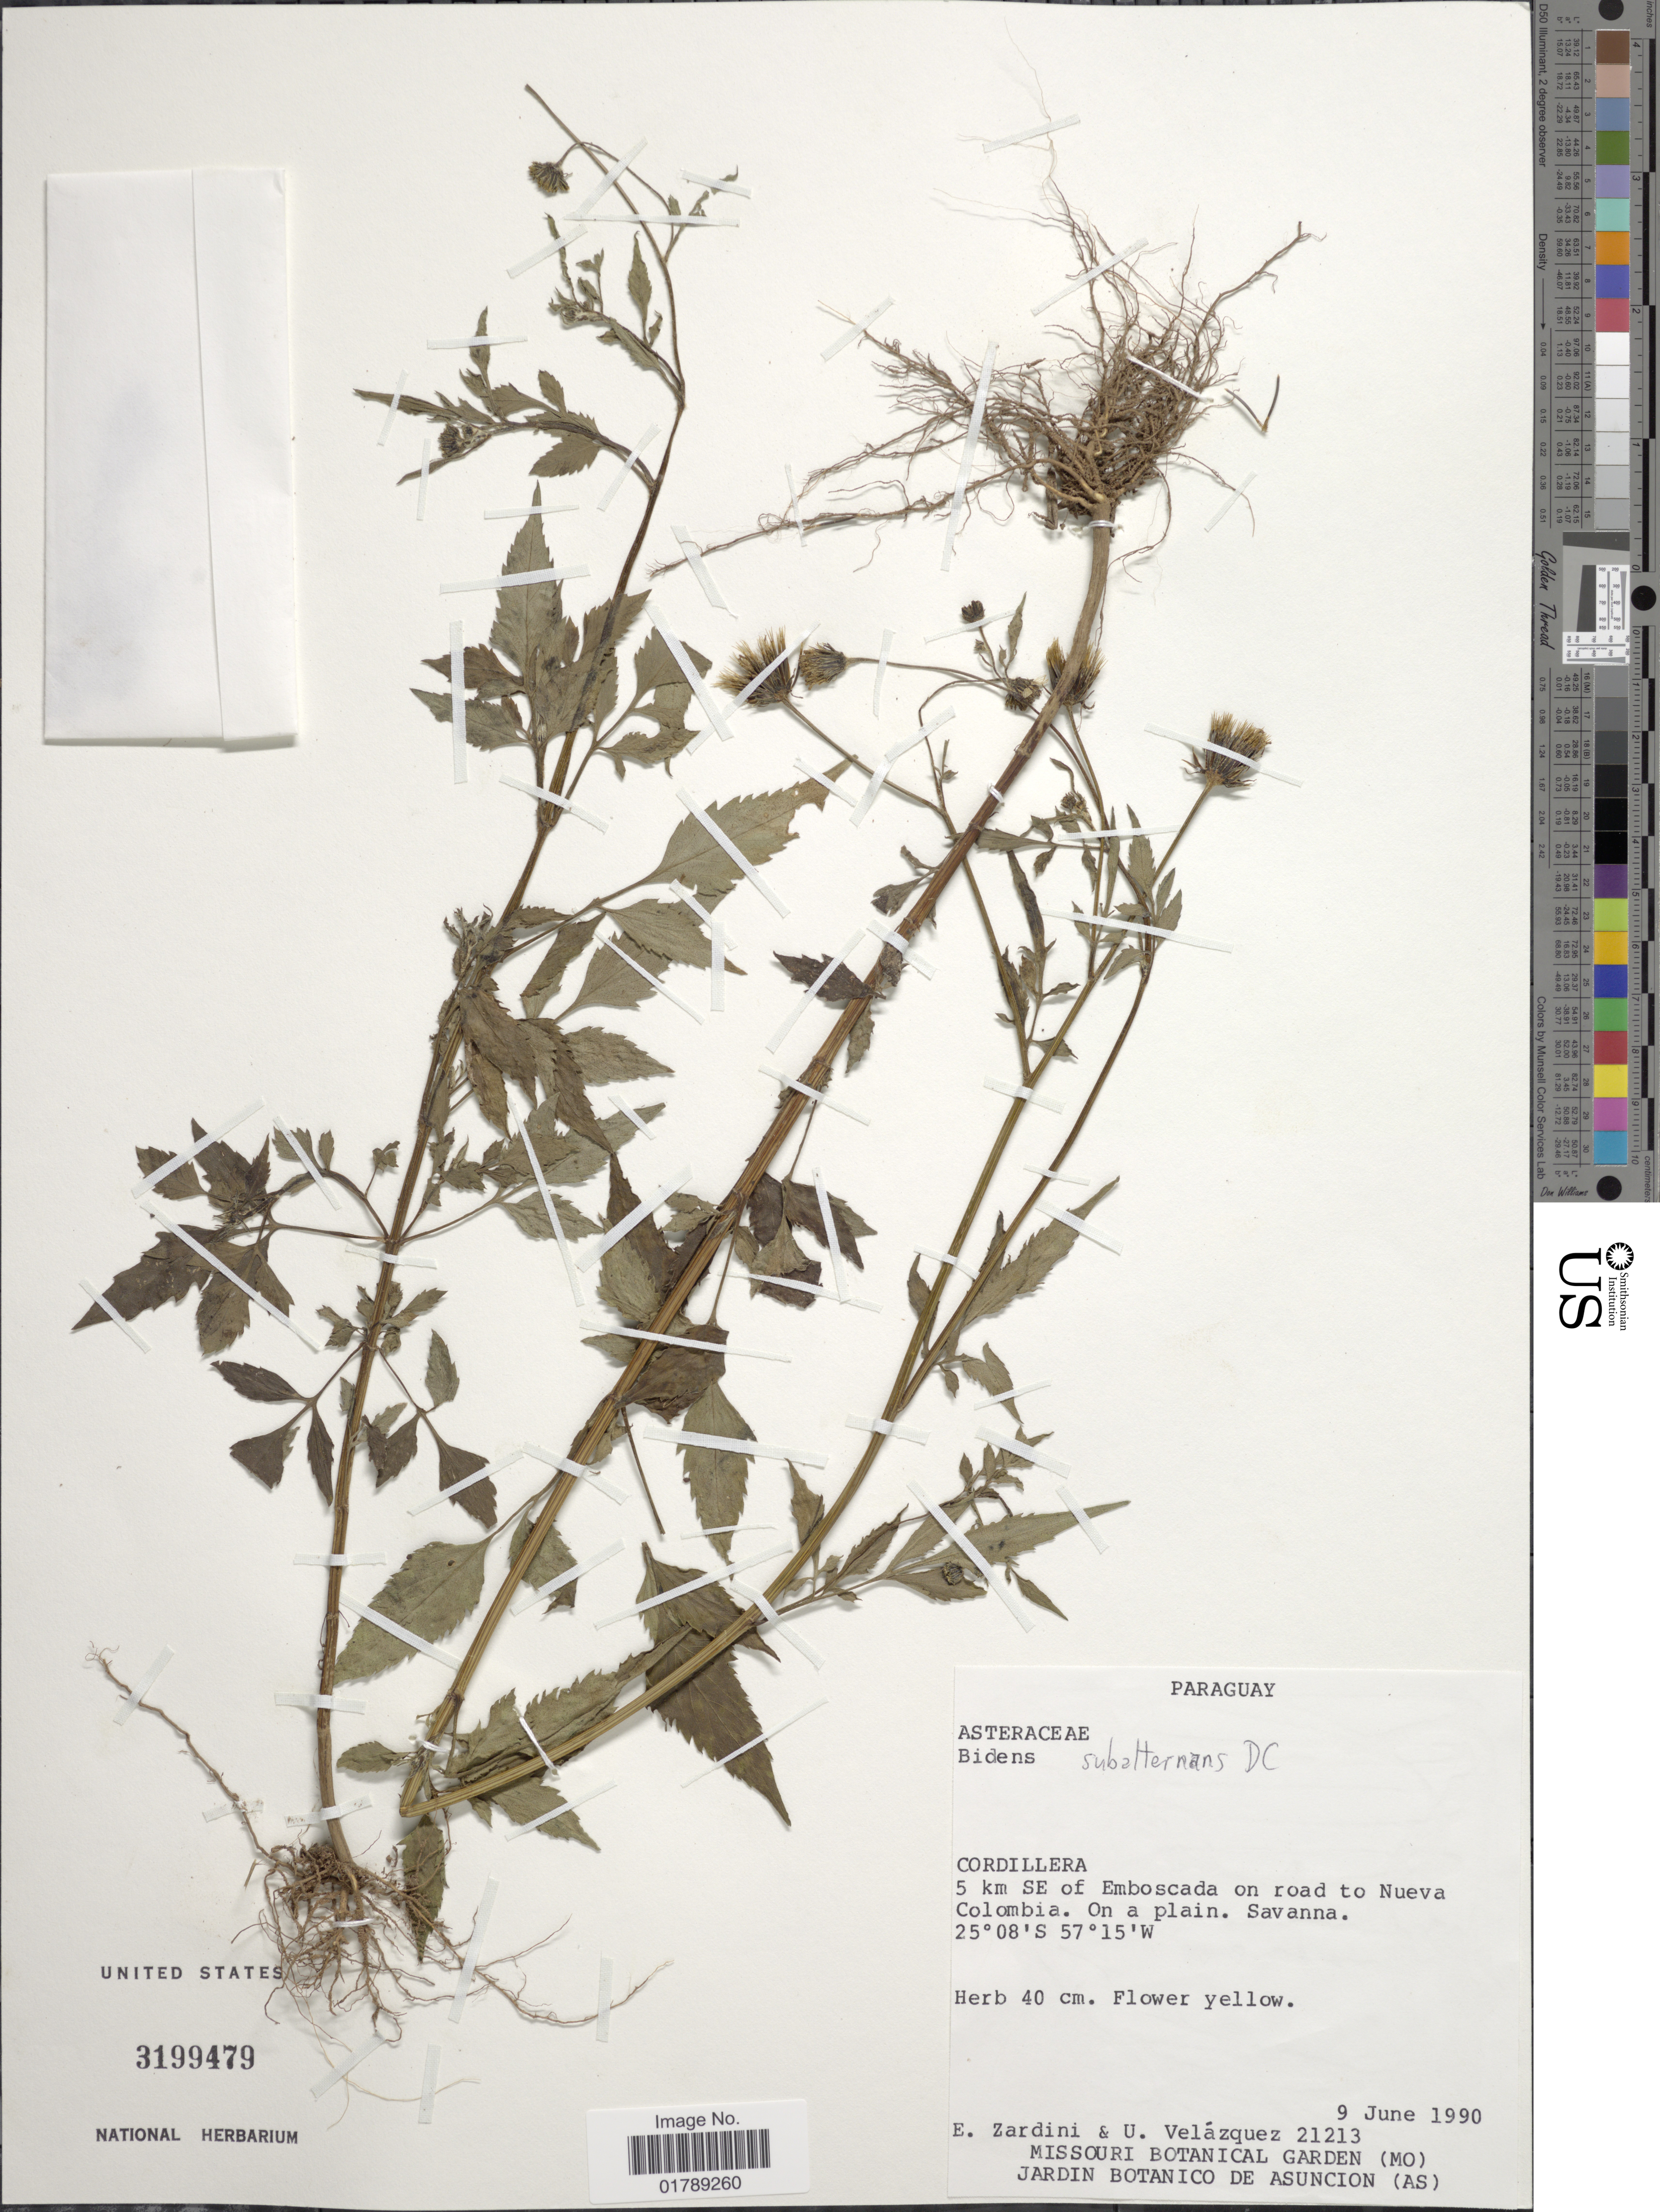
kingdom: Plantae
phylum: Tracheophyta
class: Magnoliopsida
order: Asterales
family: Asteraceae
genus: Bidens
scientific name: Bidens subalternans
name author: DC.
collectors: E. M. Zardini & U. Velázquez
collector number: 21213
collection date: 1990-06-09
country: Paraguay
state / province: Cordillera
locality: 5 km SE of Emboscada on road to Nueva Colombia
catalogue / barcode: US 3199479